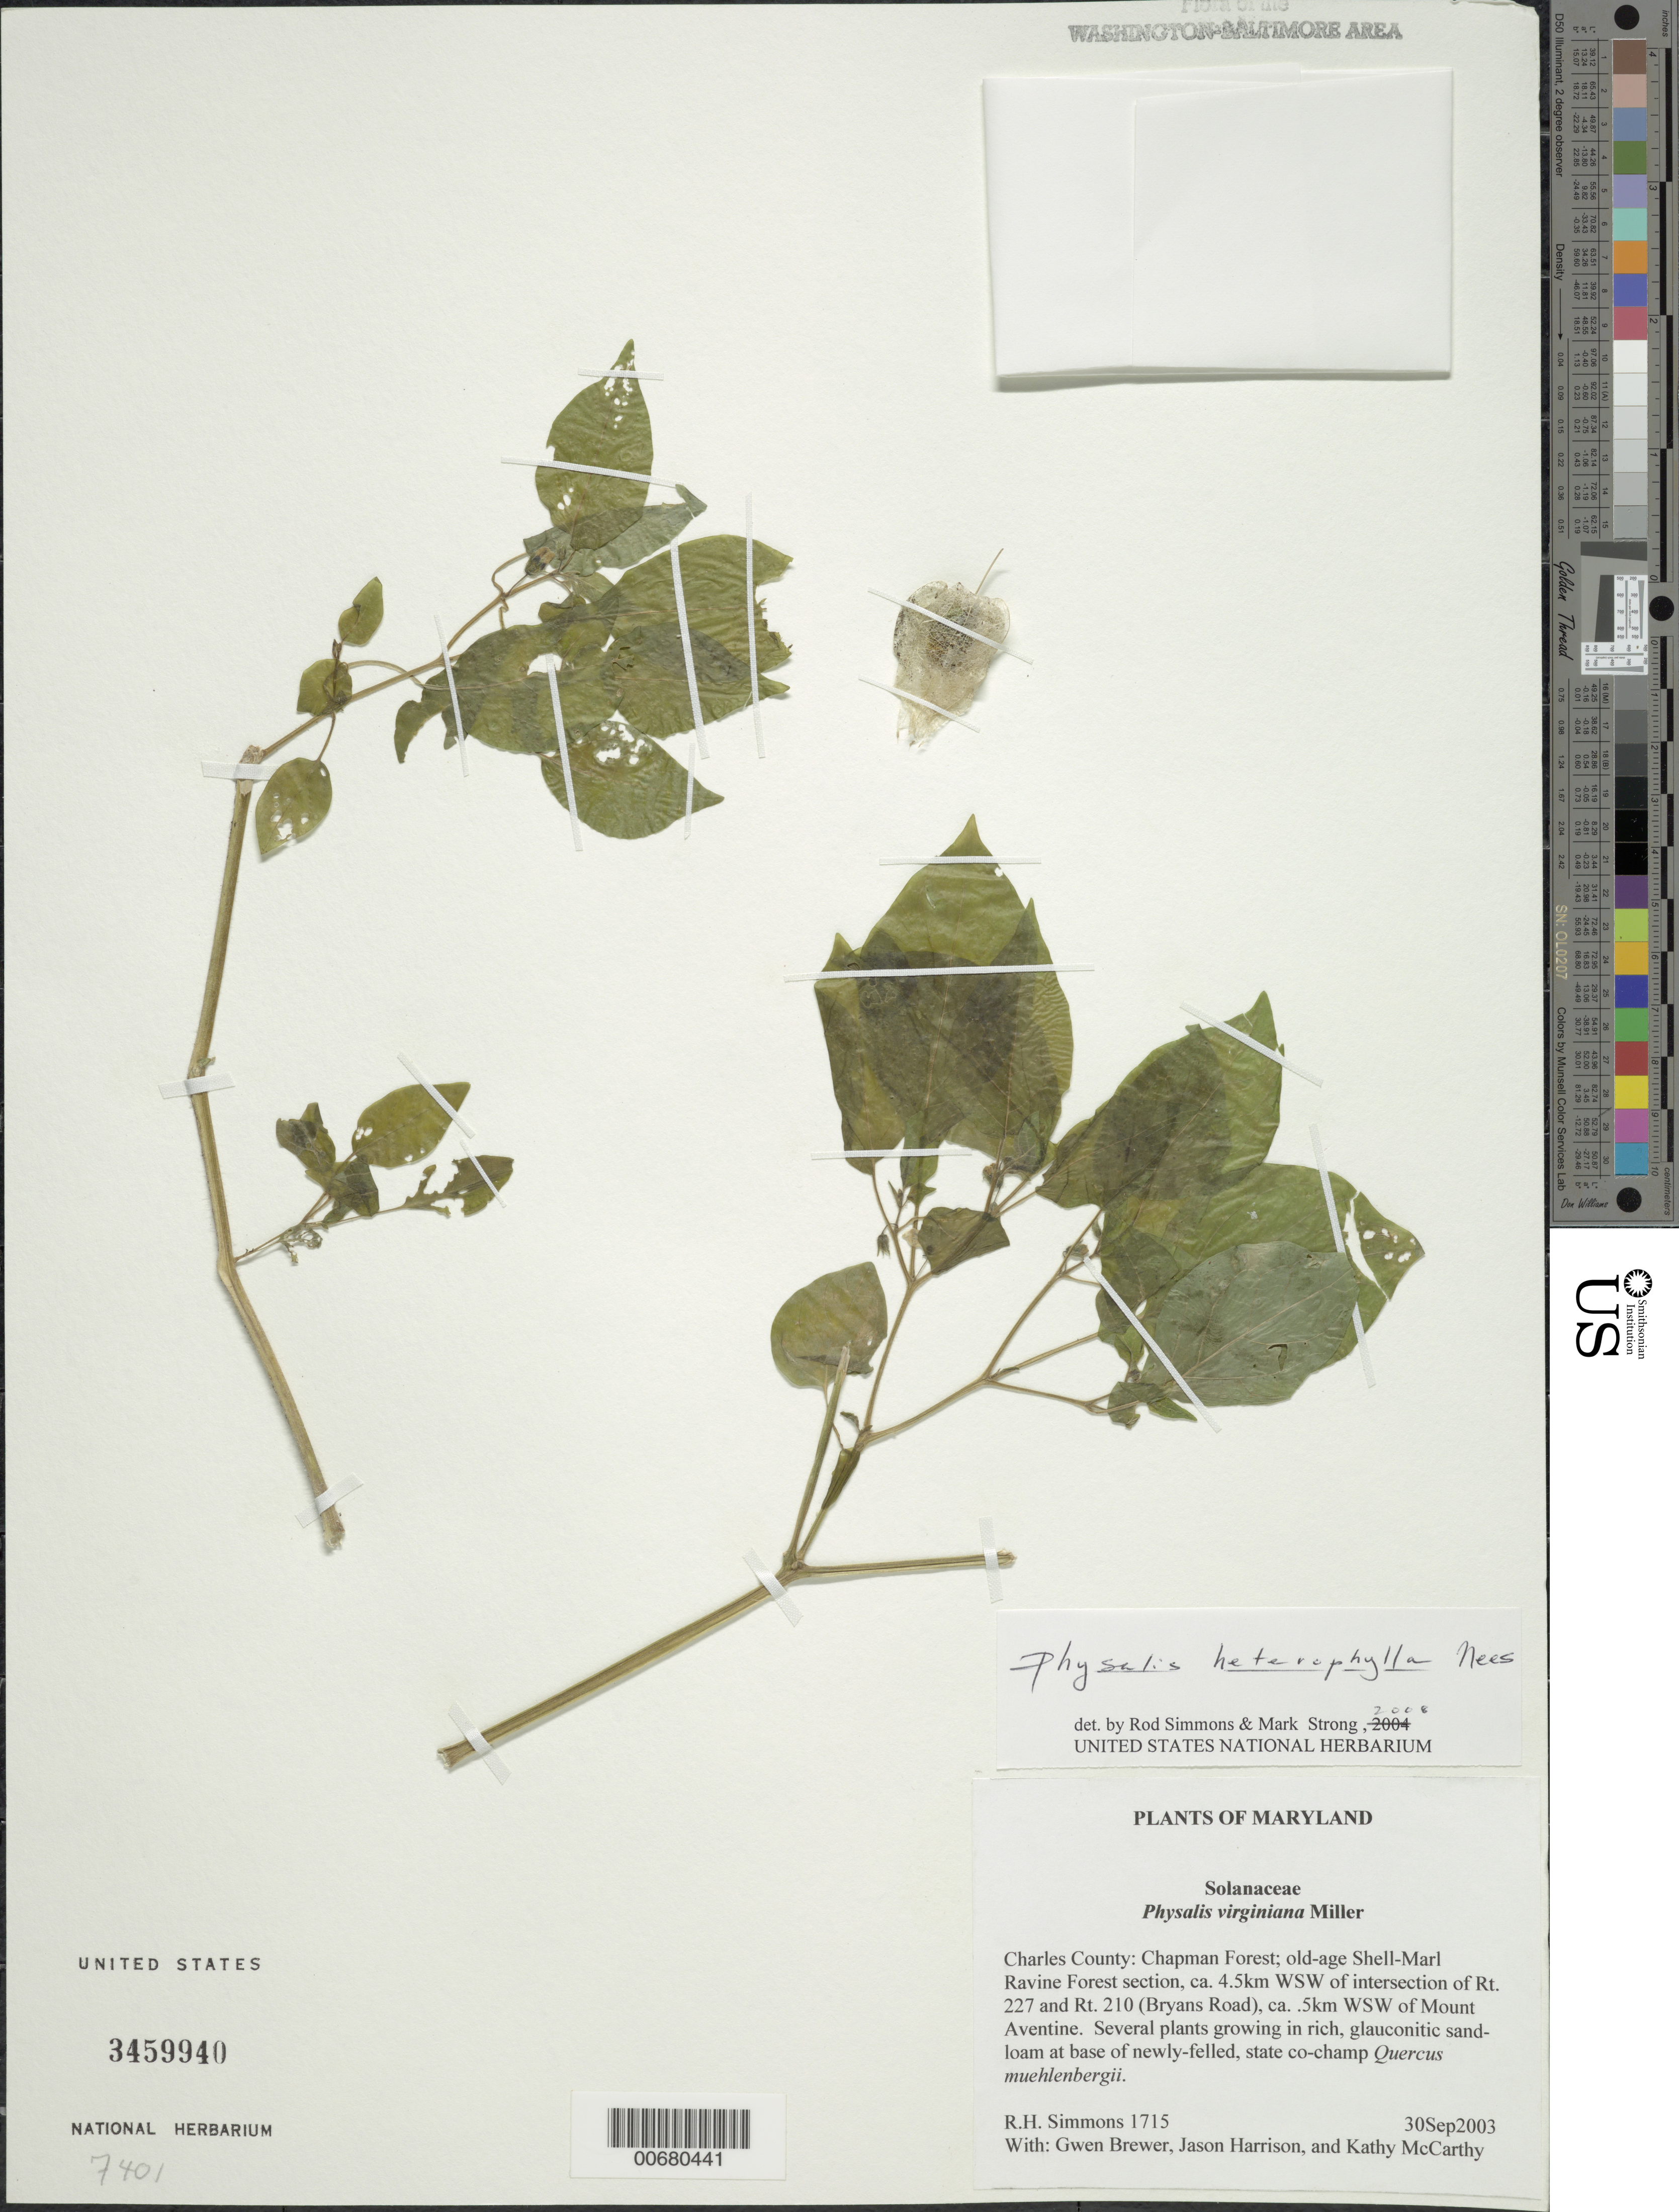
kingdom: Plantae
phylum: Tracheophyta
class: Magnoliopsida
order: Solanales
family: Solanaceae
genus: Physalis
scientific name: Physalis heterophylla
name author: Nees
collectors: R. H. Simmons, G. Brewer, J. Harrison & K. McCarthy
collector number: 1715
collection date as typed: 30 Sep 2003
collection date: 2003-09-30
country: United States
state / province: Maryland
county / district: Charles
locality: Chapman Forest, old-age Shell-Marl Ravine Forest section, ca. 4.5 km WSW of intersection of Rt. 227 and Rt. 210 (Bryans Rd.), ca. 0.5 km WSW of Mount Aventine.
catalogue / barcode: US 3459940